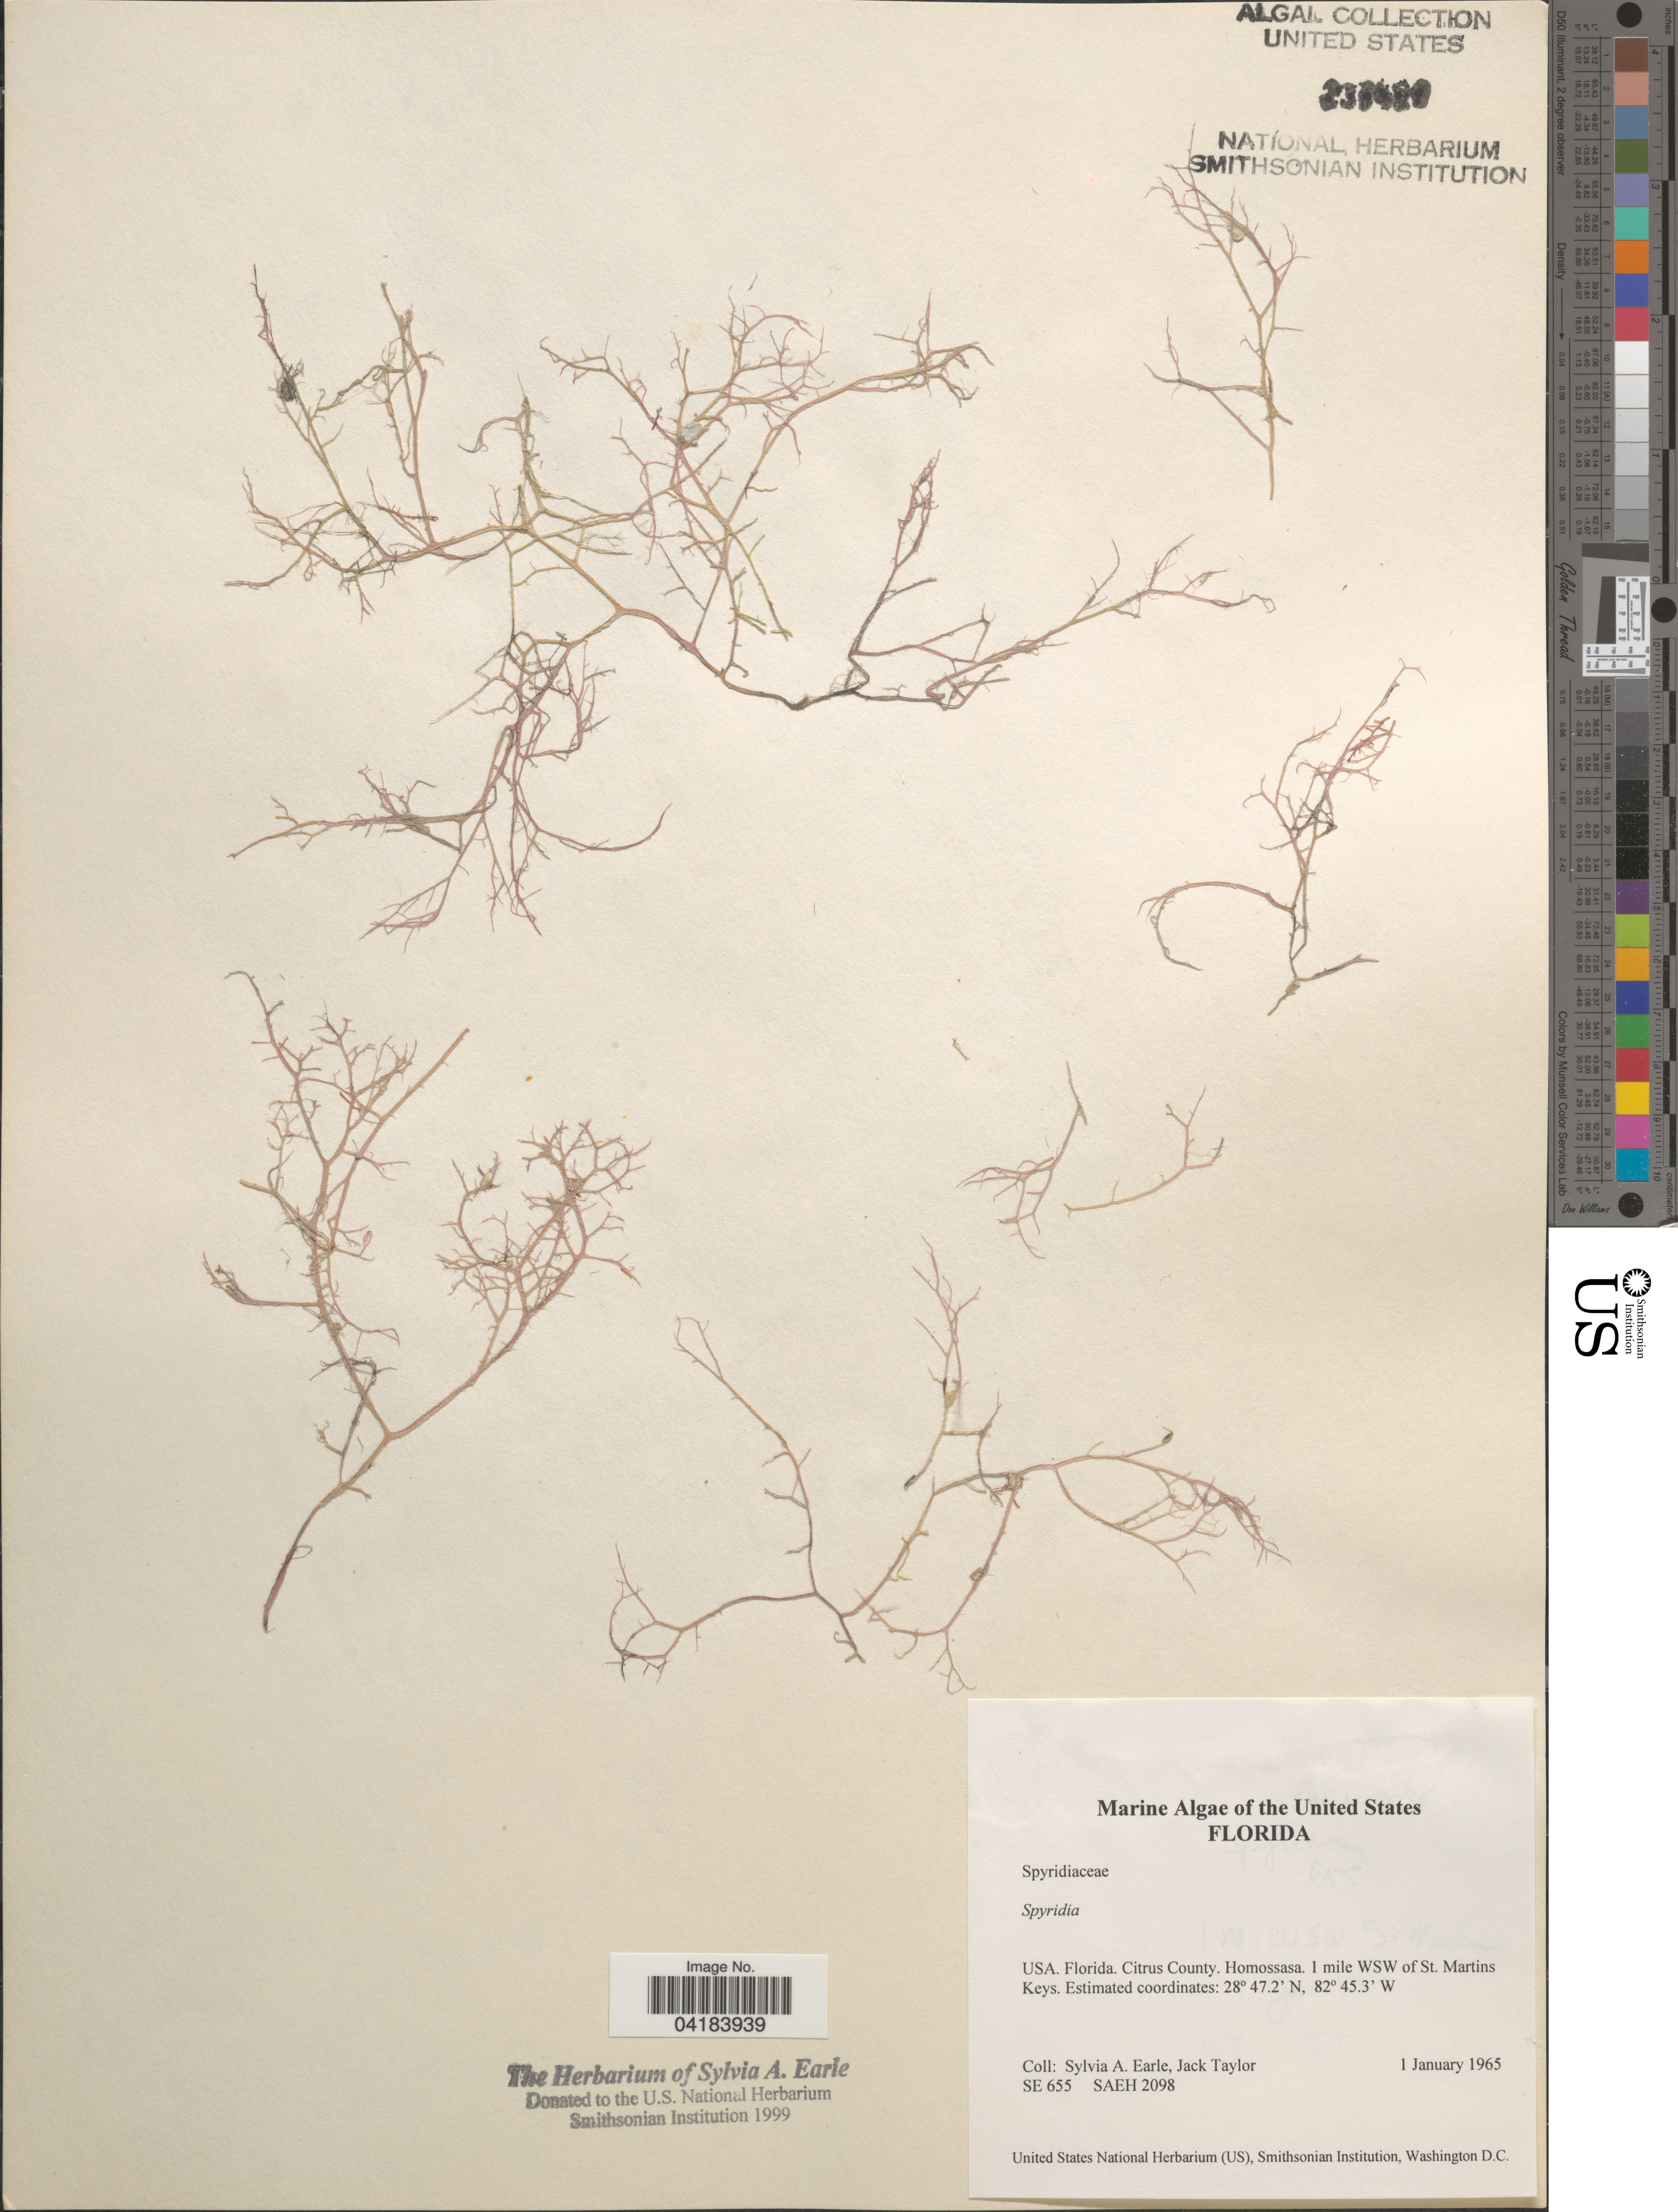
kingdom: Plantae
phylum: Rhodophyta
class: Florideophyceae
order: Ceramiales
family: Spyridiaceae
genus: Spyridia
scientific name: Spyridia sp.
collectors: S. A. Earle & J. Taylor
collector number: SE655/SAEH2098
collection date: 1965-01-01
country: United States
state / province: Florida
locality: Citrus County. Homossasa. 1 mile WSW of St. Martins Keys.